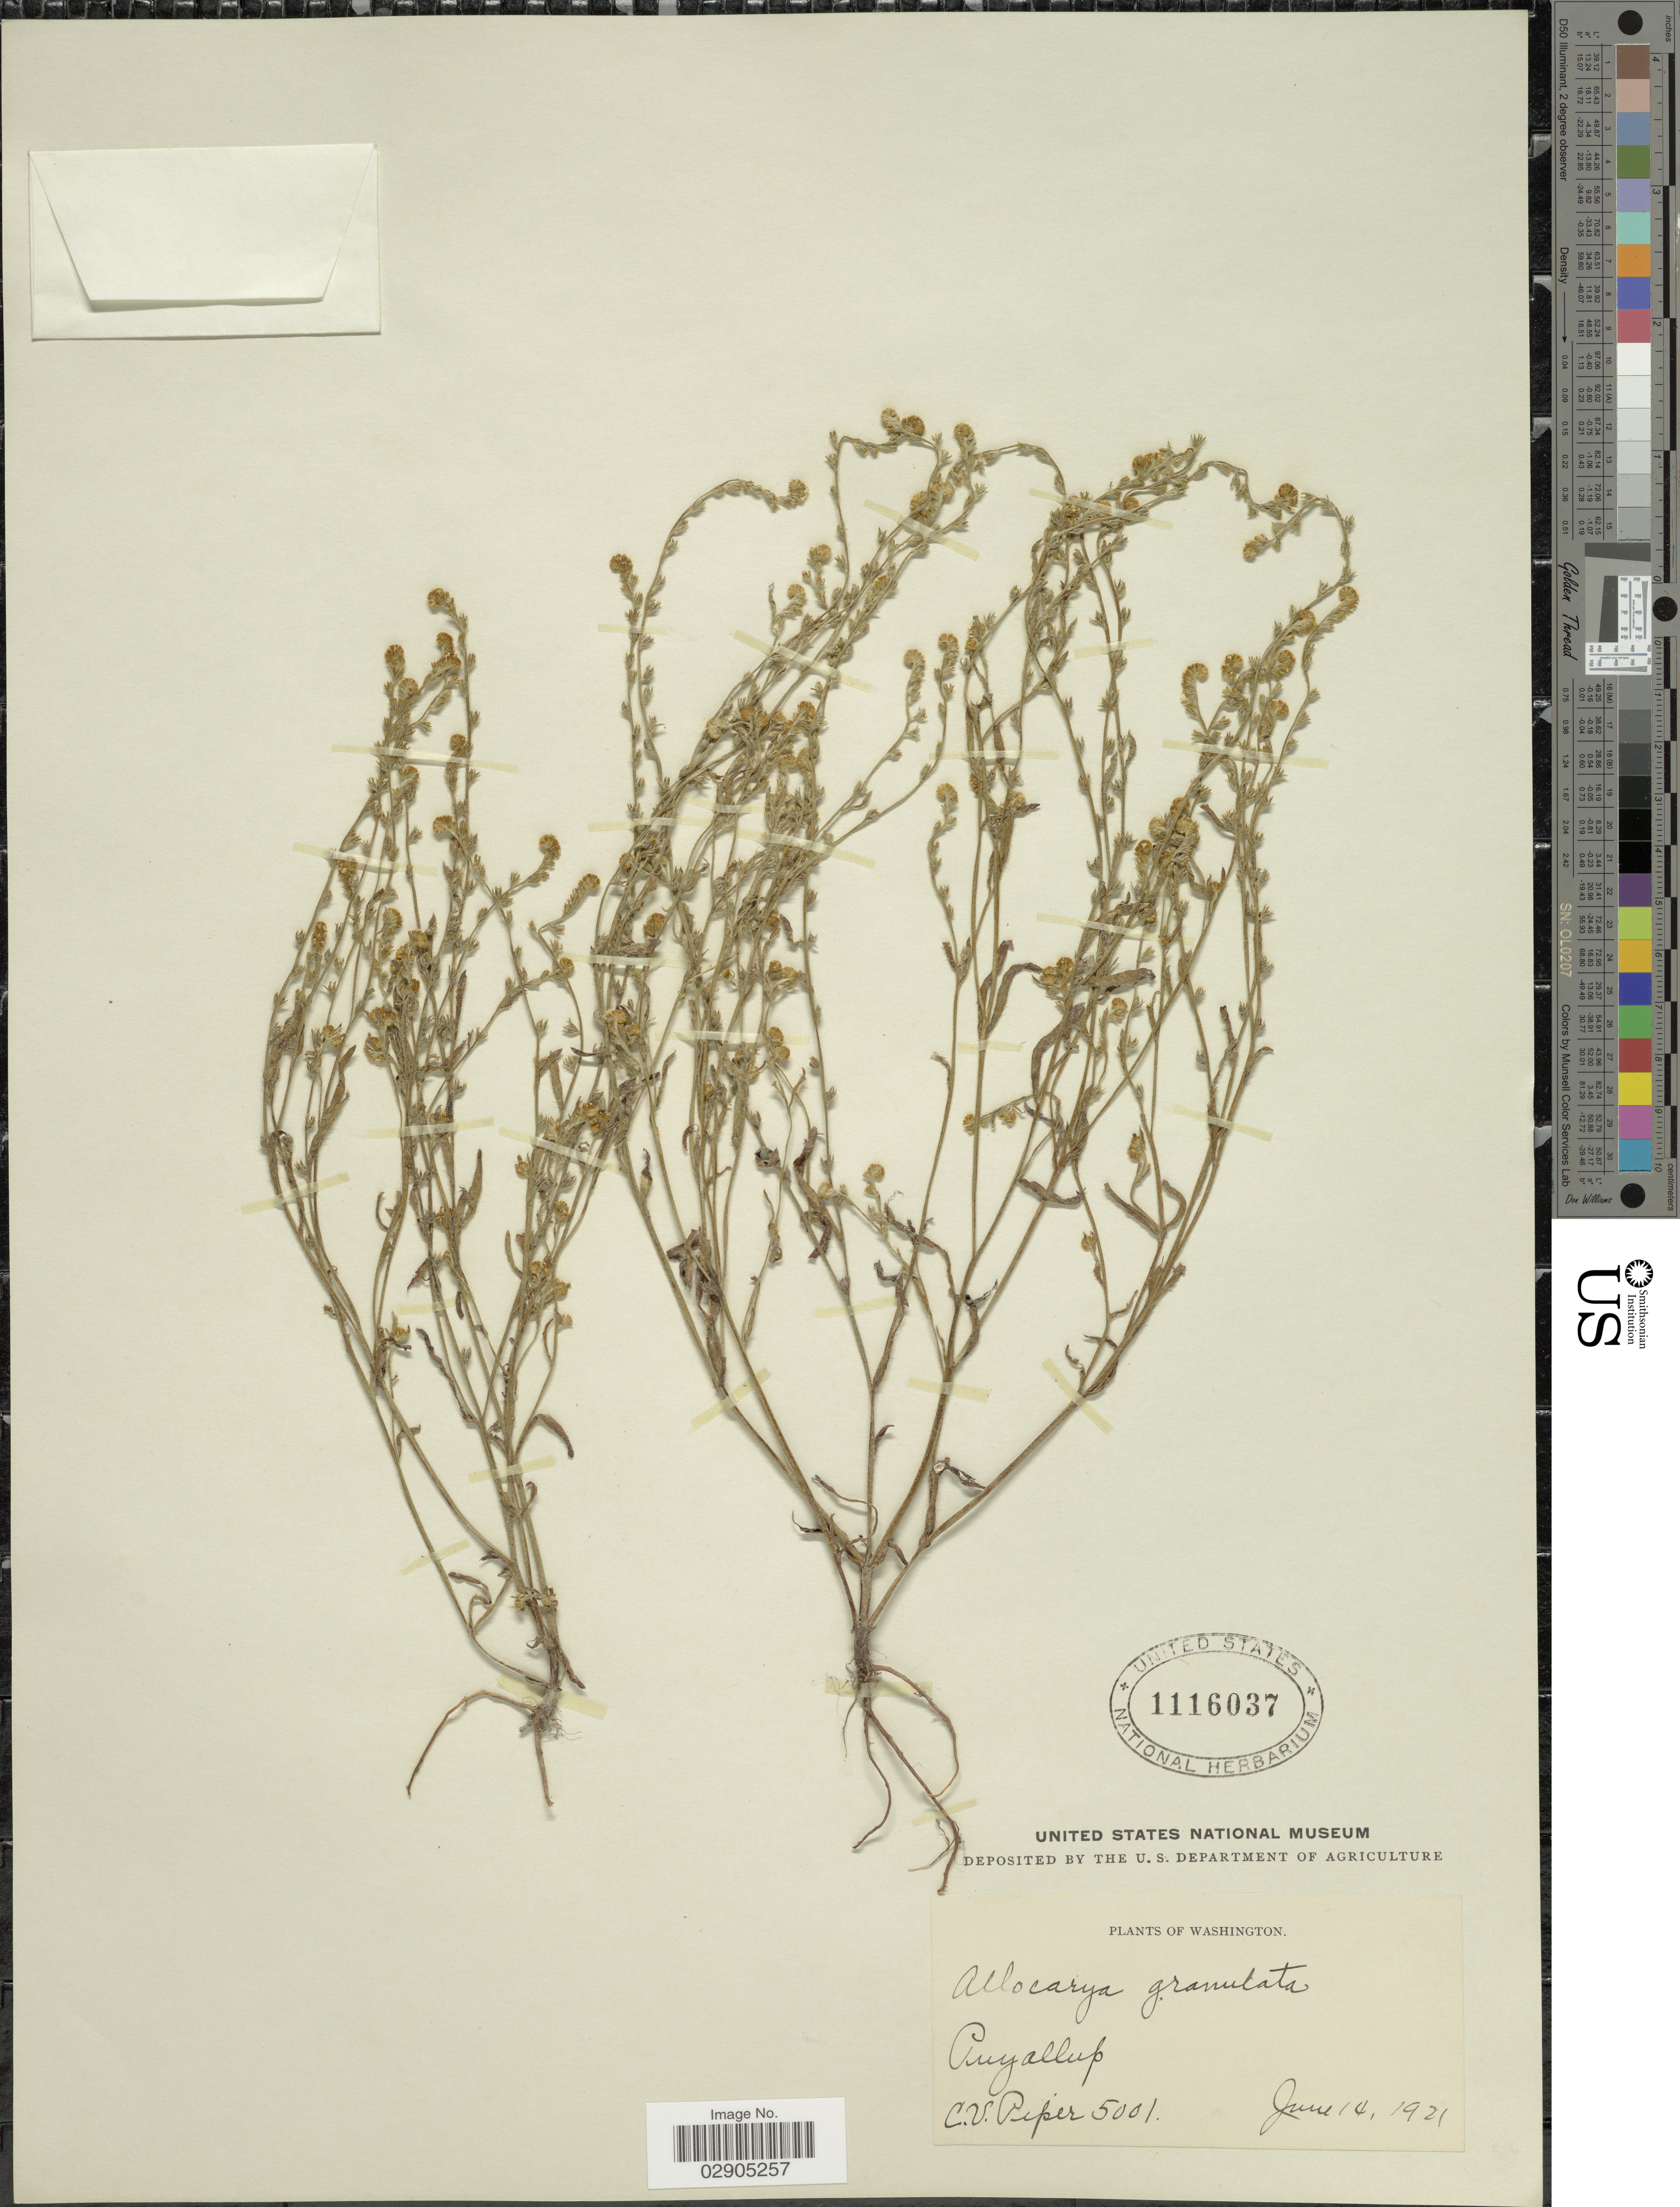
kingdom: Plantae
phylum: Tracheophyta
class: Magnoliopsida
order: Boraginales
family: Boraginaceae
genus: Allocarya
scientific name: Allocarya granulata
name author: Piper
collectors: C. V. Piper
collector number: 5001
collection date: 1921-06-14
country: United States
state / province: Washington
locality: Puyallup.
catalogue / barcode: US 1116037